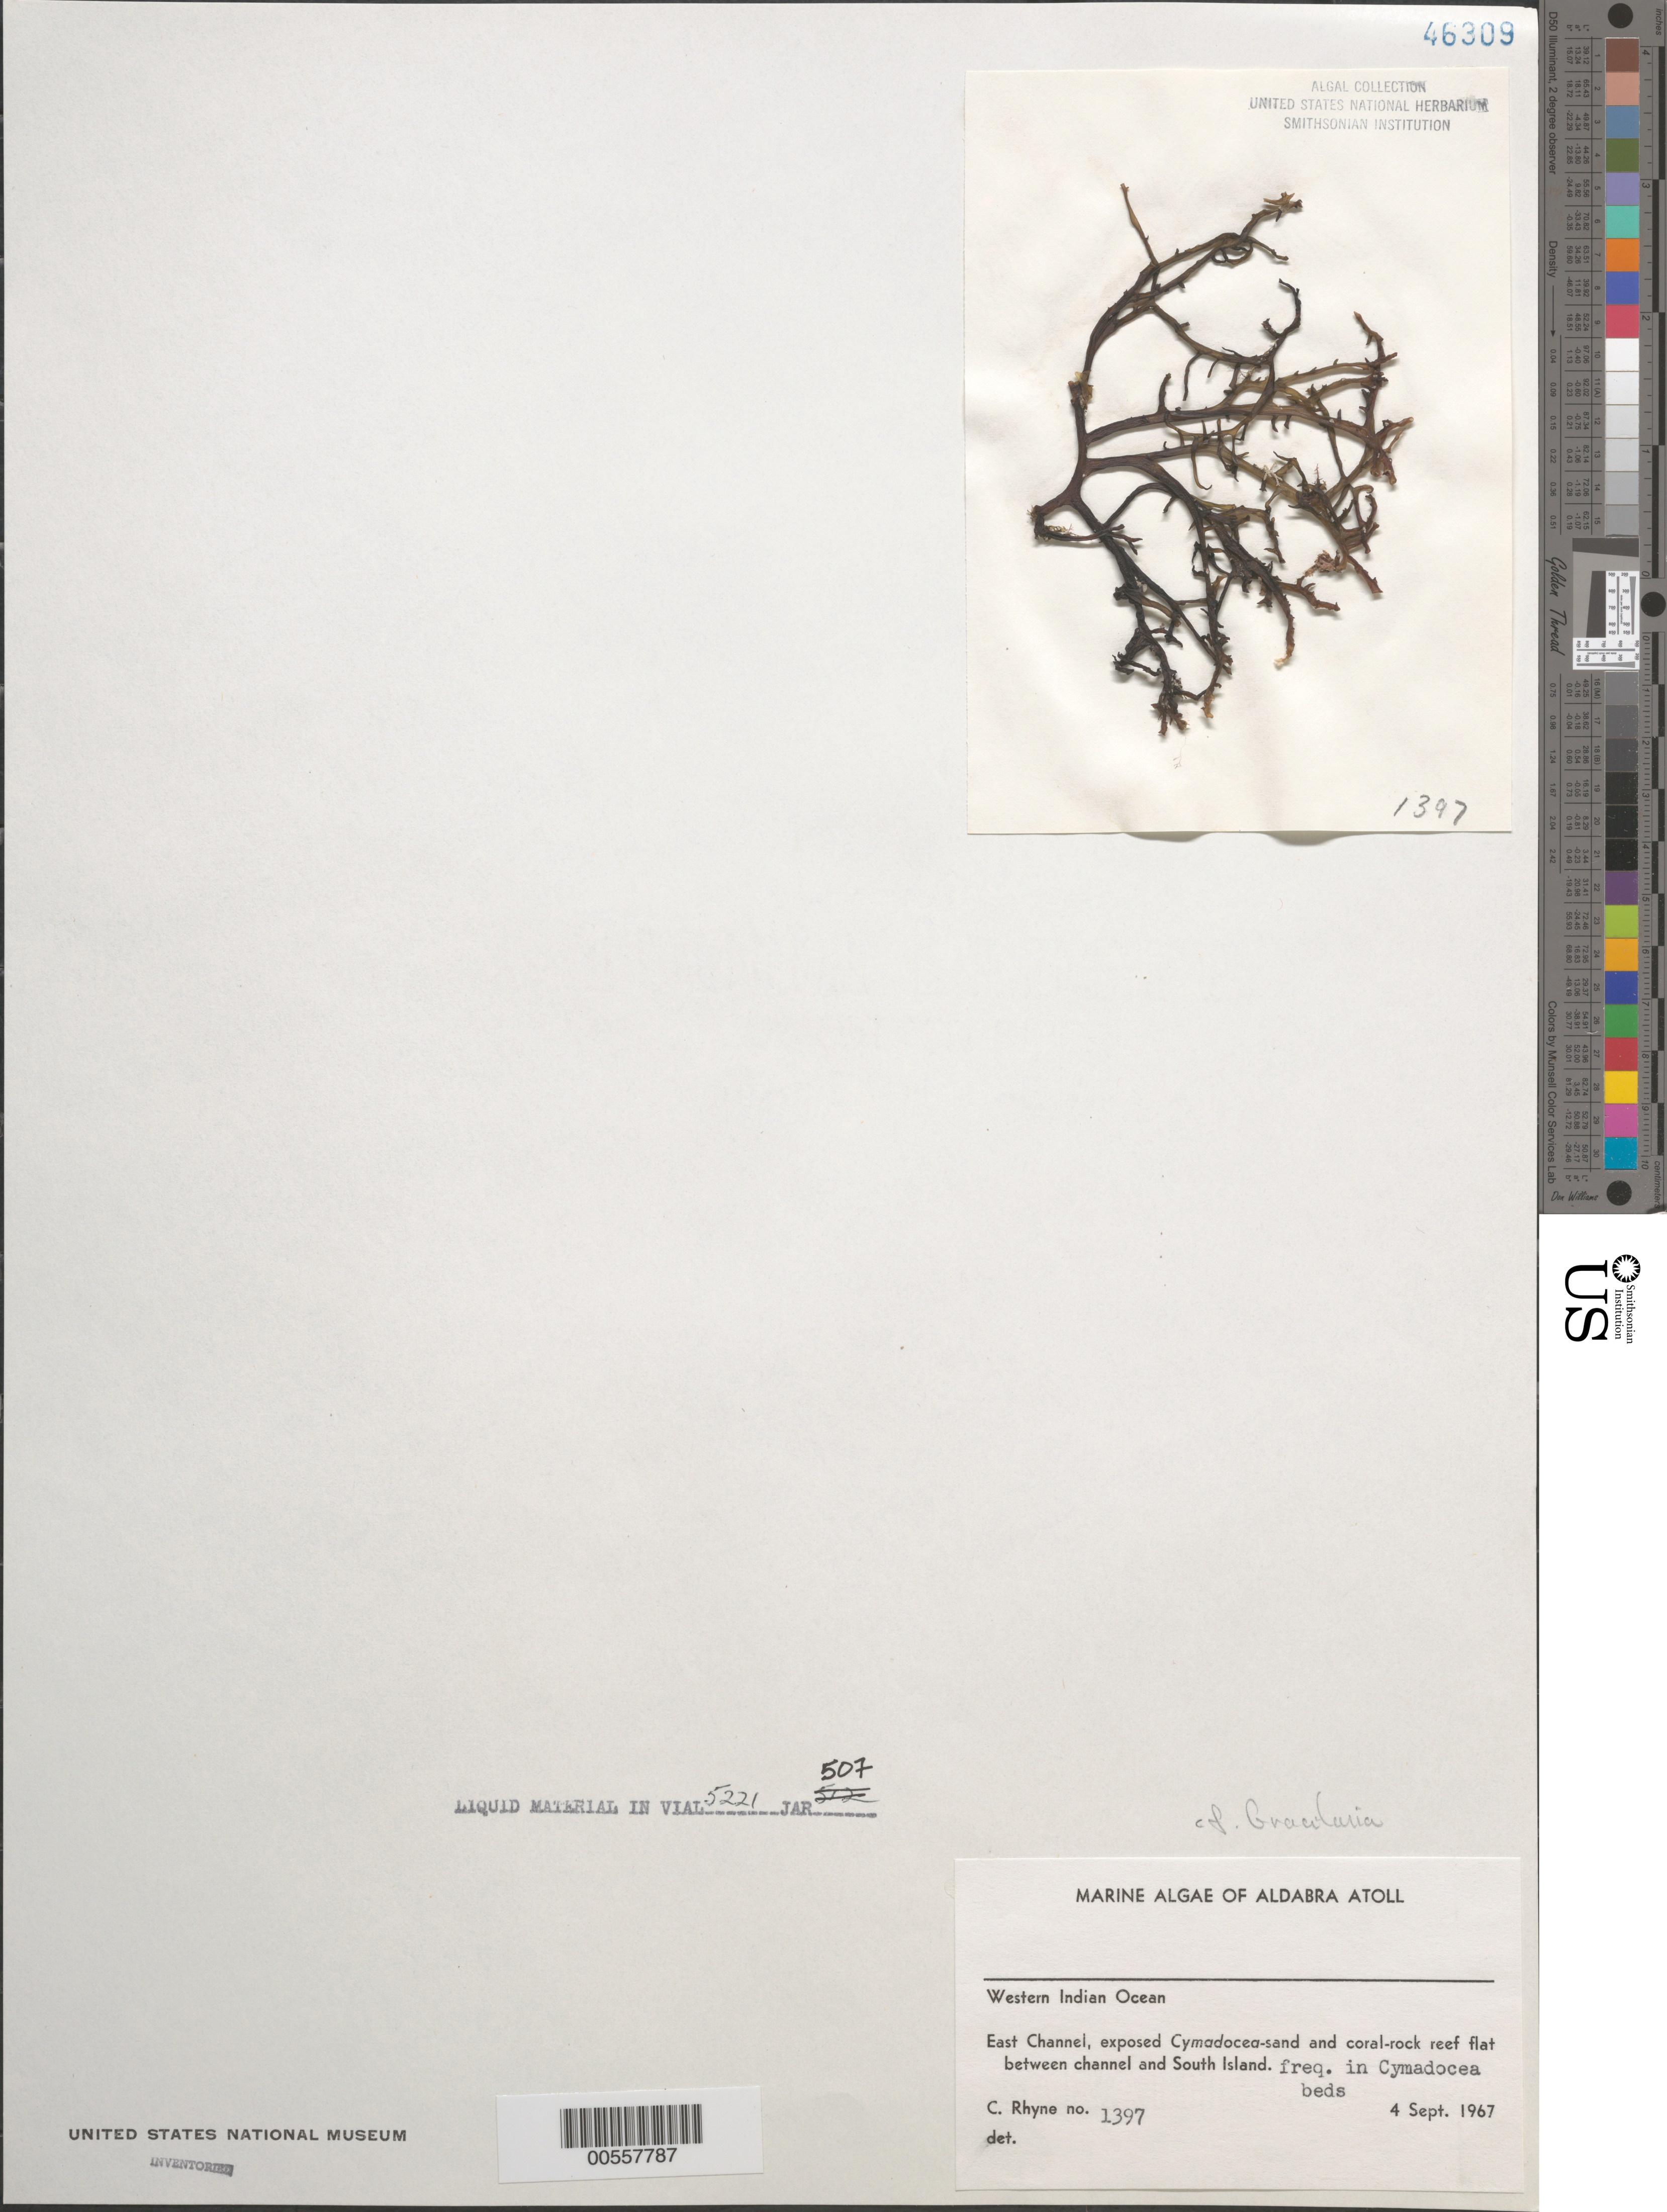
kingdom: Plantae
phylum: Rhodophyta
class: Florideophyceae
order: Gracilariales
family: Gracilariaceae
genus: Gracilaria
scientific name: Gracilaria sp.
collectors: C. Rhyne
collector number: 1397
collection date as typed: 04 Sep 1967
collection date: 1967-09-04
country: Seychelles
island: Aldabra Atoll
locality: Between East Channel and South Island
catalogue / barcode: US 46309